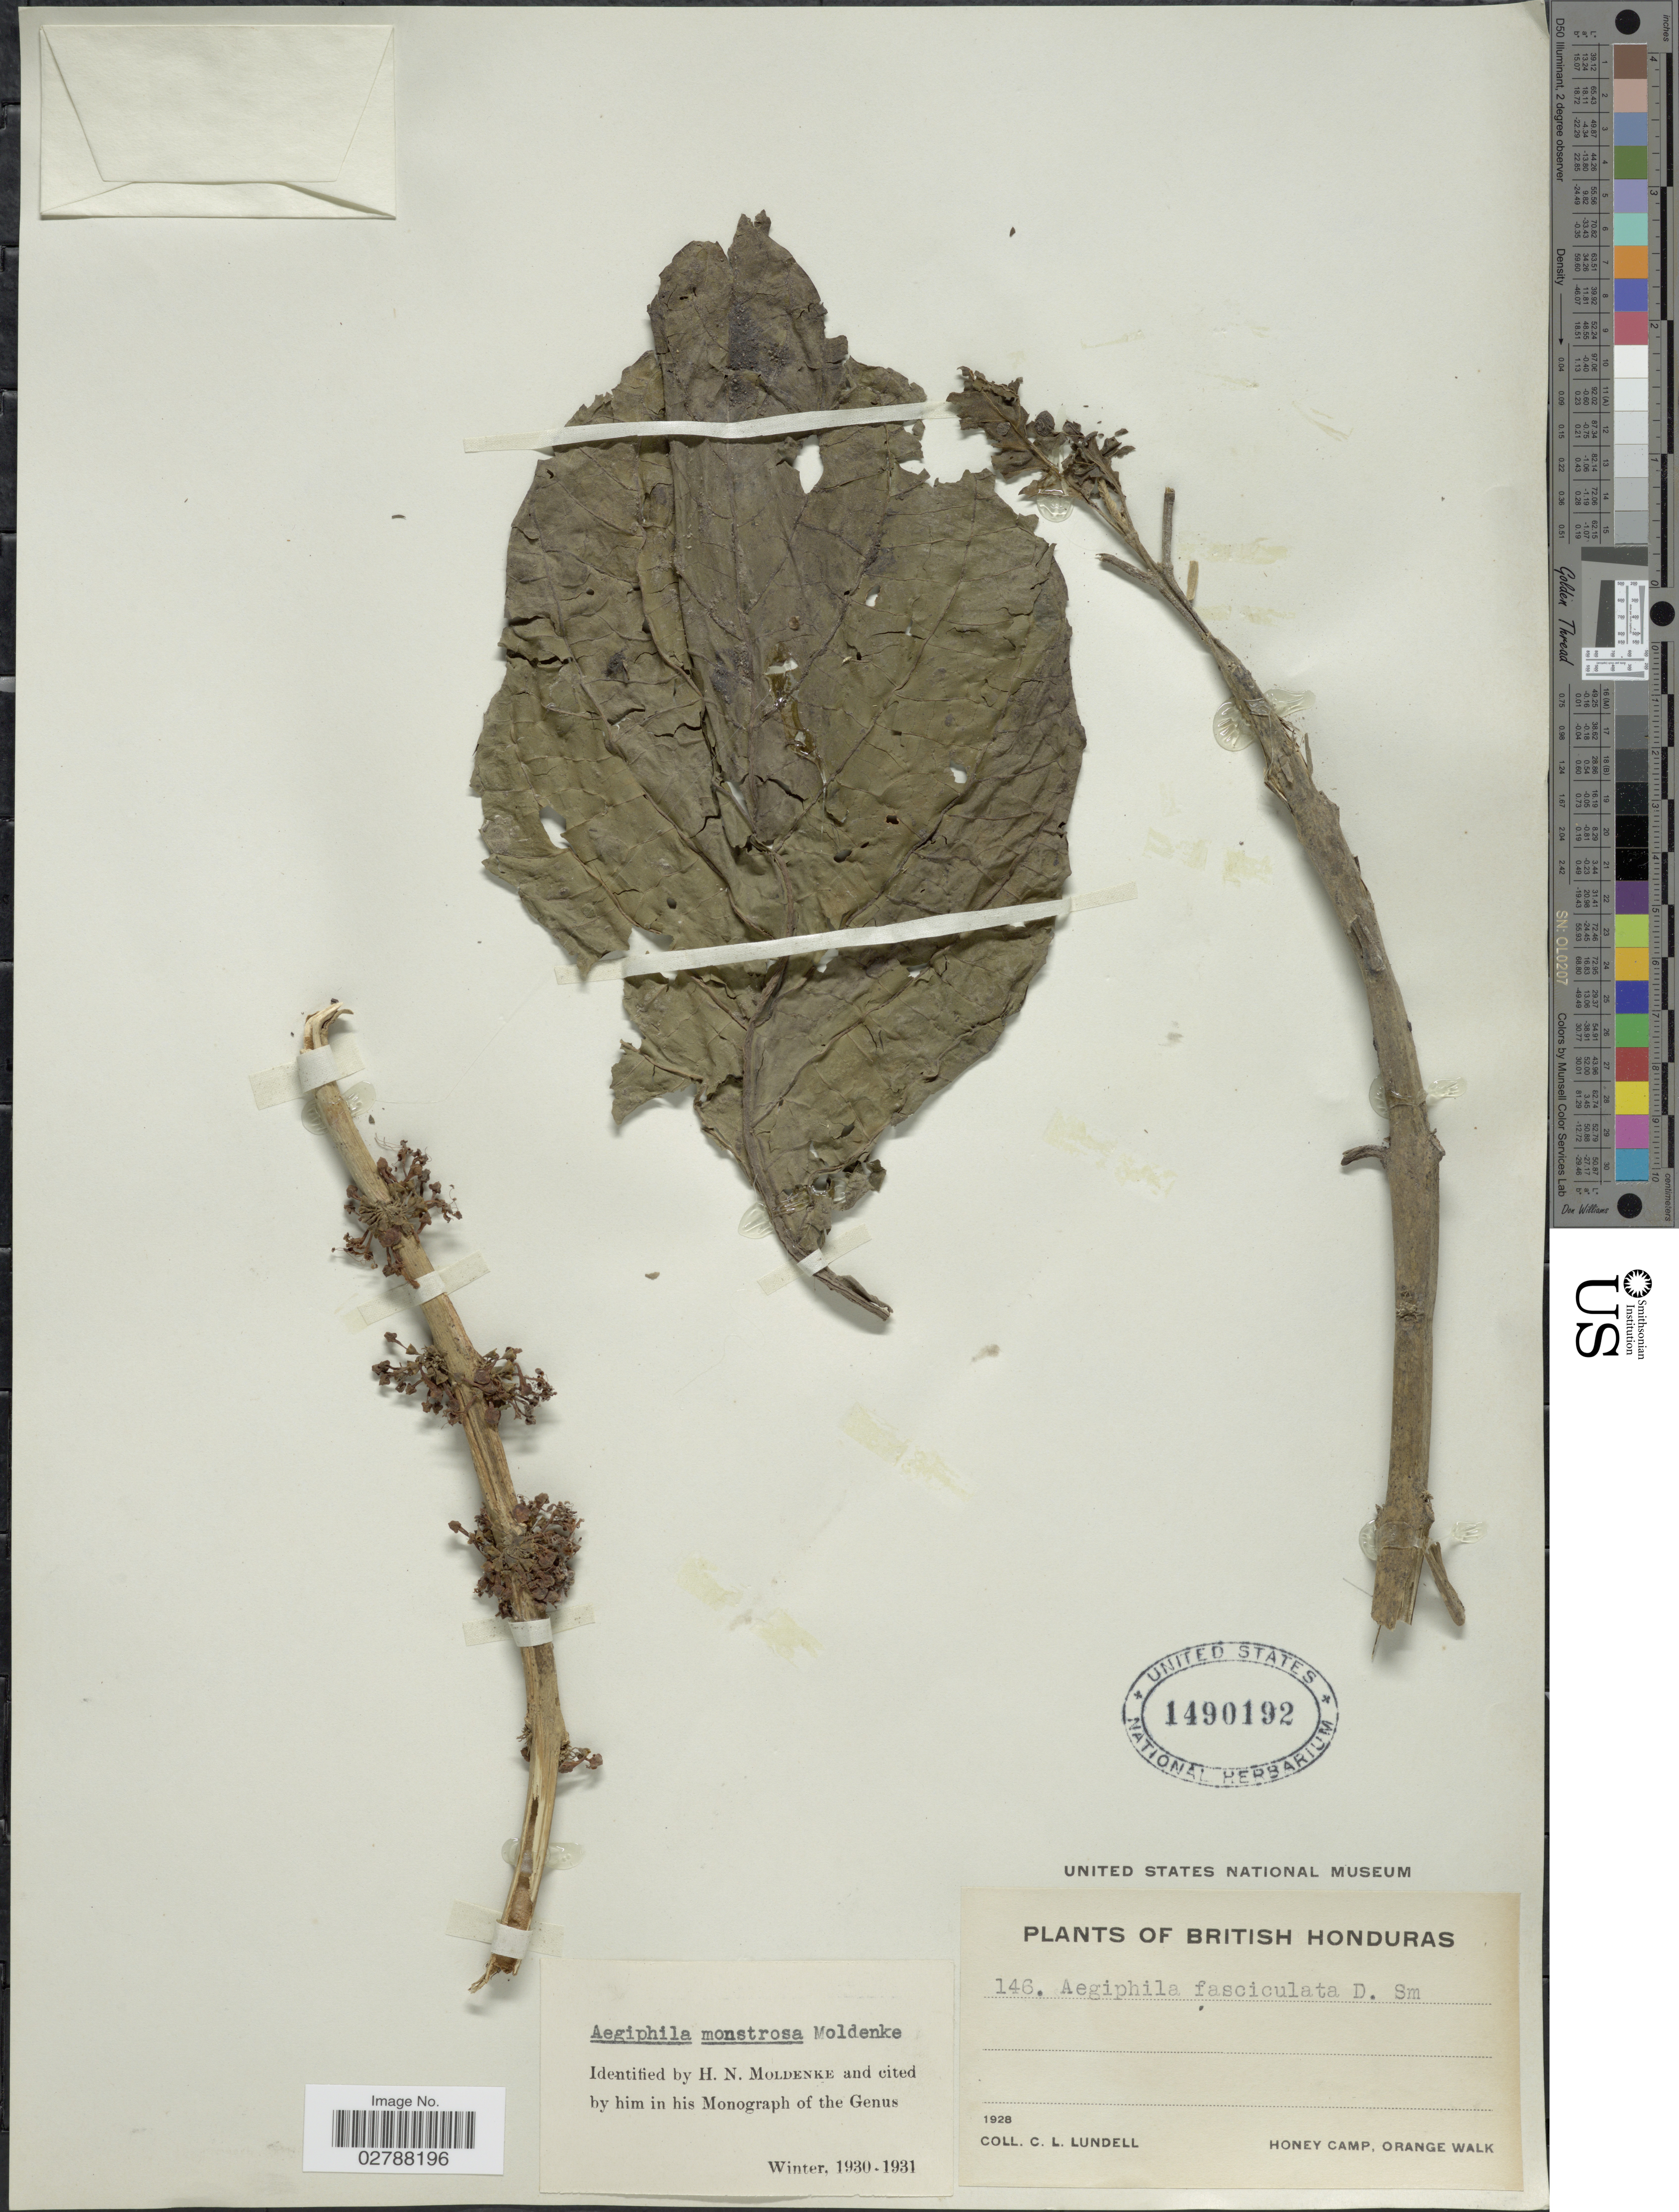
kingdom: Plantae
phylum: Tracheophyta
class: Magnoliopsida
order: Lamiales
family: Lamiaceae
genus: Aegiphila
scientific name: Aegiphila monstrosa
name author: Moldenke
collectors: C. L. Lundell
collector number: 146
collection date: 1928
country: Belize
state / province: Orange Walk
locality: British Honduras. Honey Camp.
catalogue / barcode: US 1490192